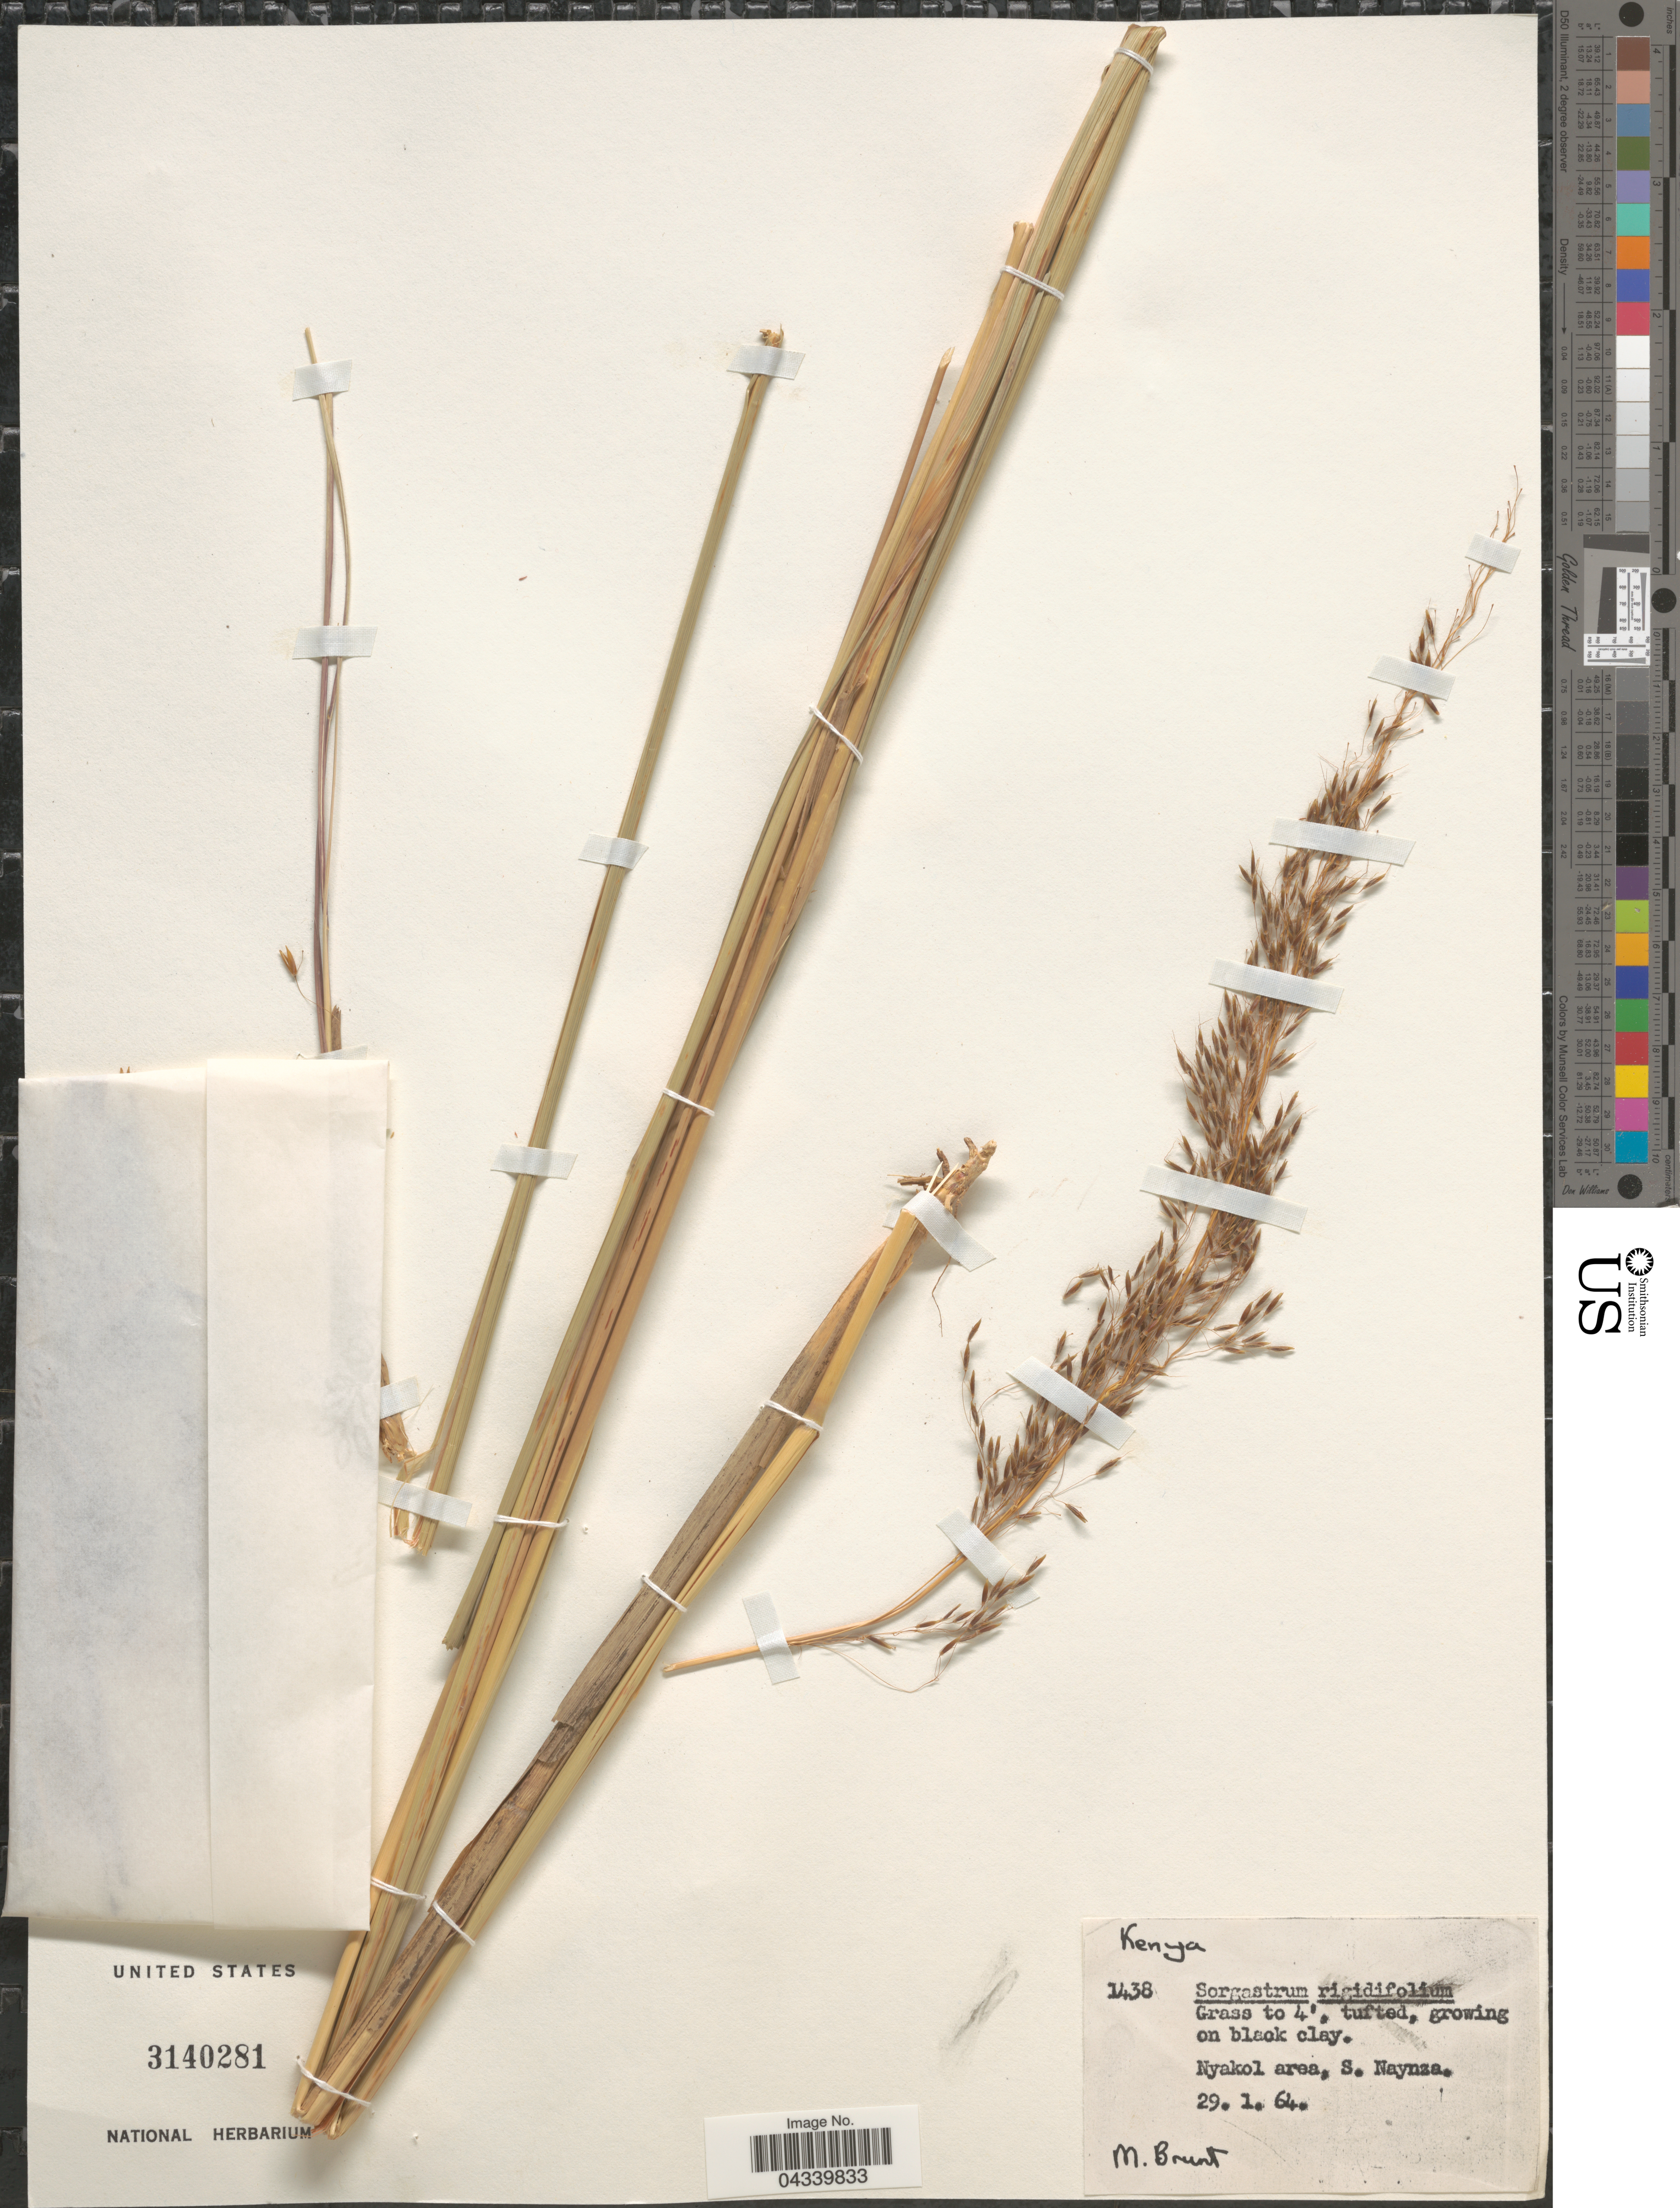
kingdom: Plantae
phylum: Tracheophyta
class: Liliopsida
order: Poales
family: Poaceae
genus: Sorghastrum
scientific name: Sorghastrum stipoides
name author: (Kunth) Nash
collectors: M. Brunt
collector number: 1438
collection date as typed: Transcribed d/m/y: 29/1/64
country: Kenya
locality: Nyakol area, S. Naynza.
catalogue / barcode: US 3140281